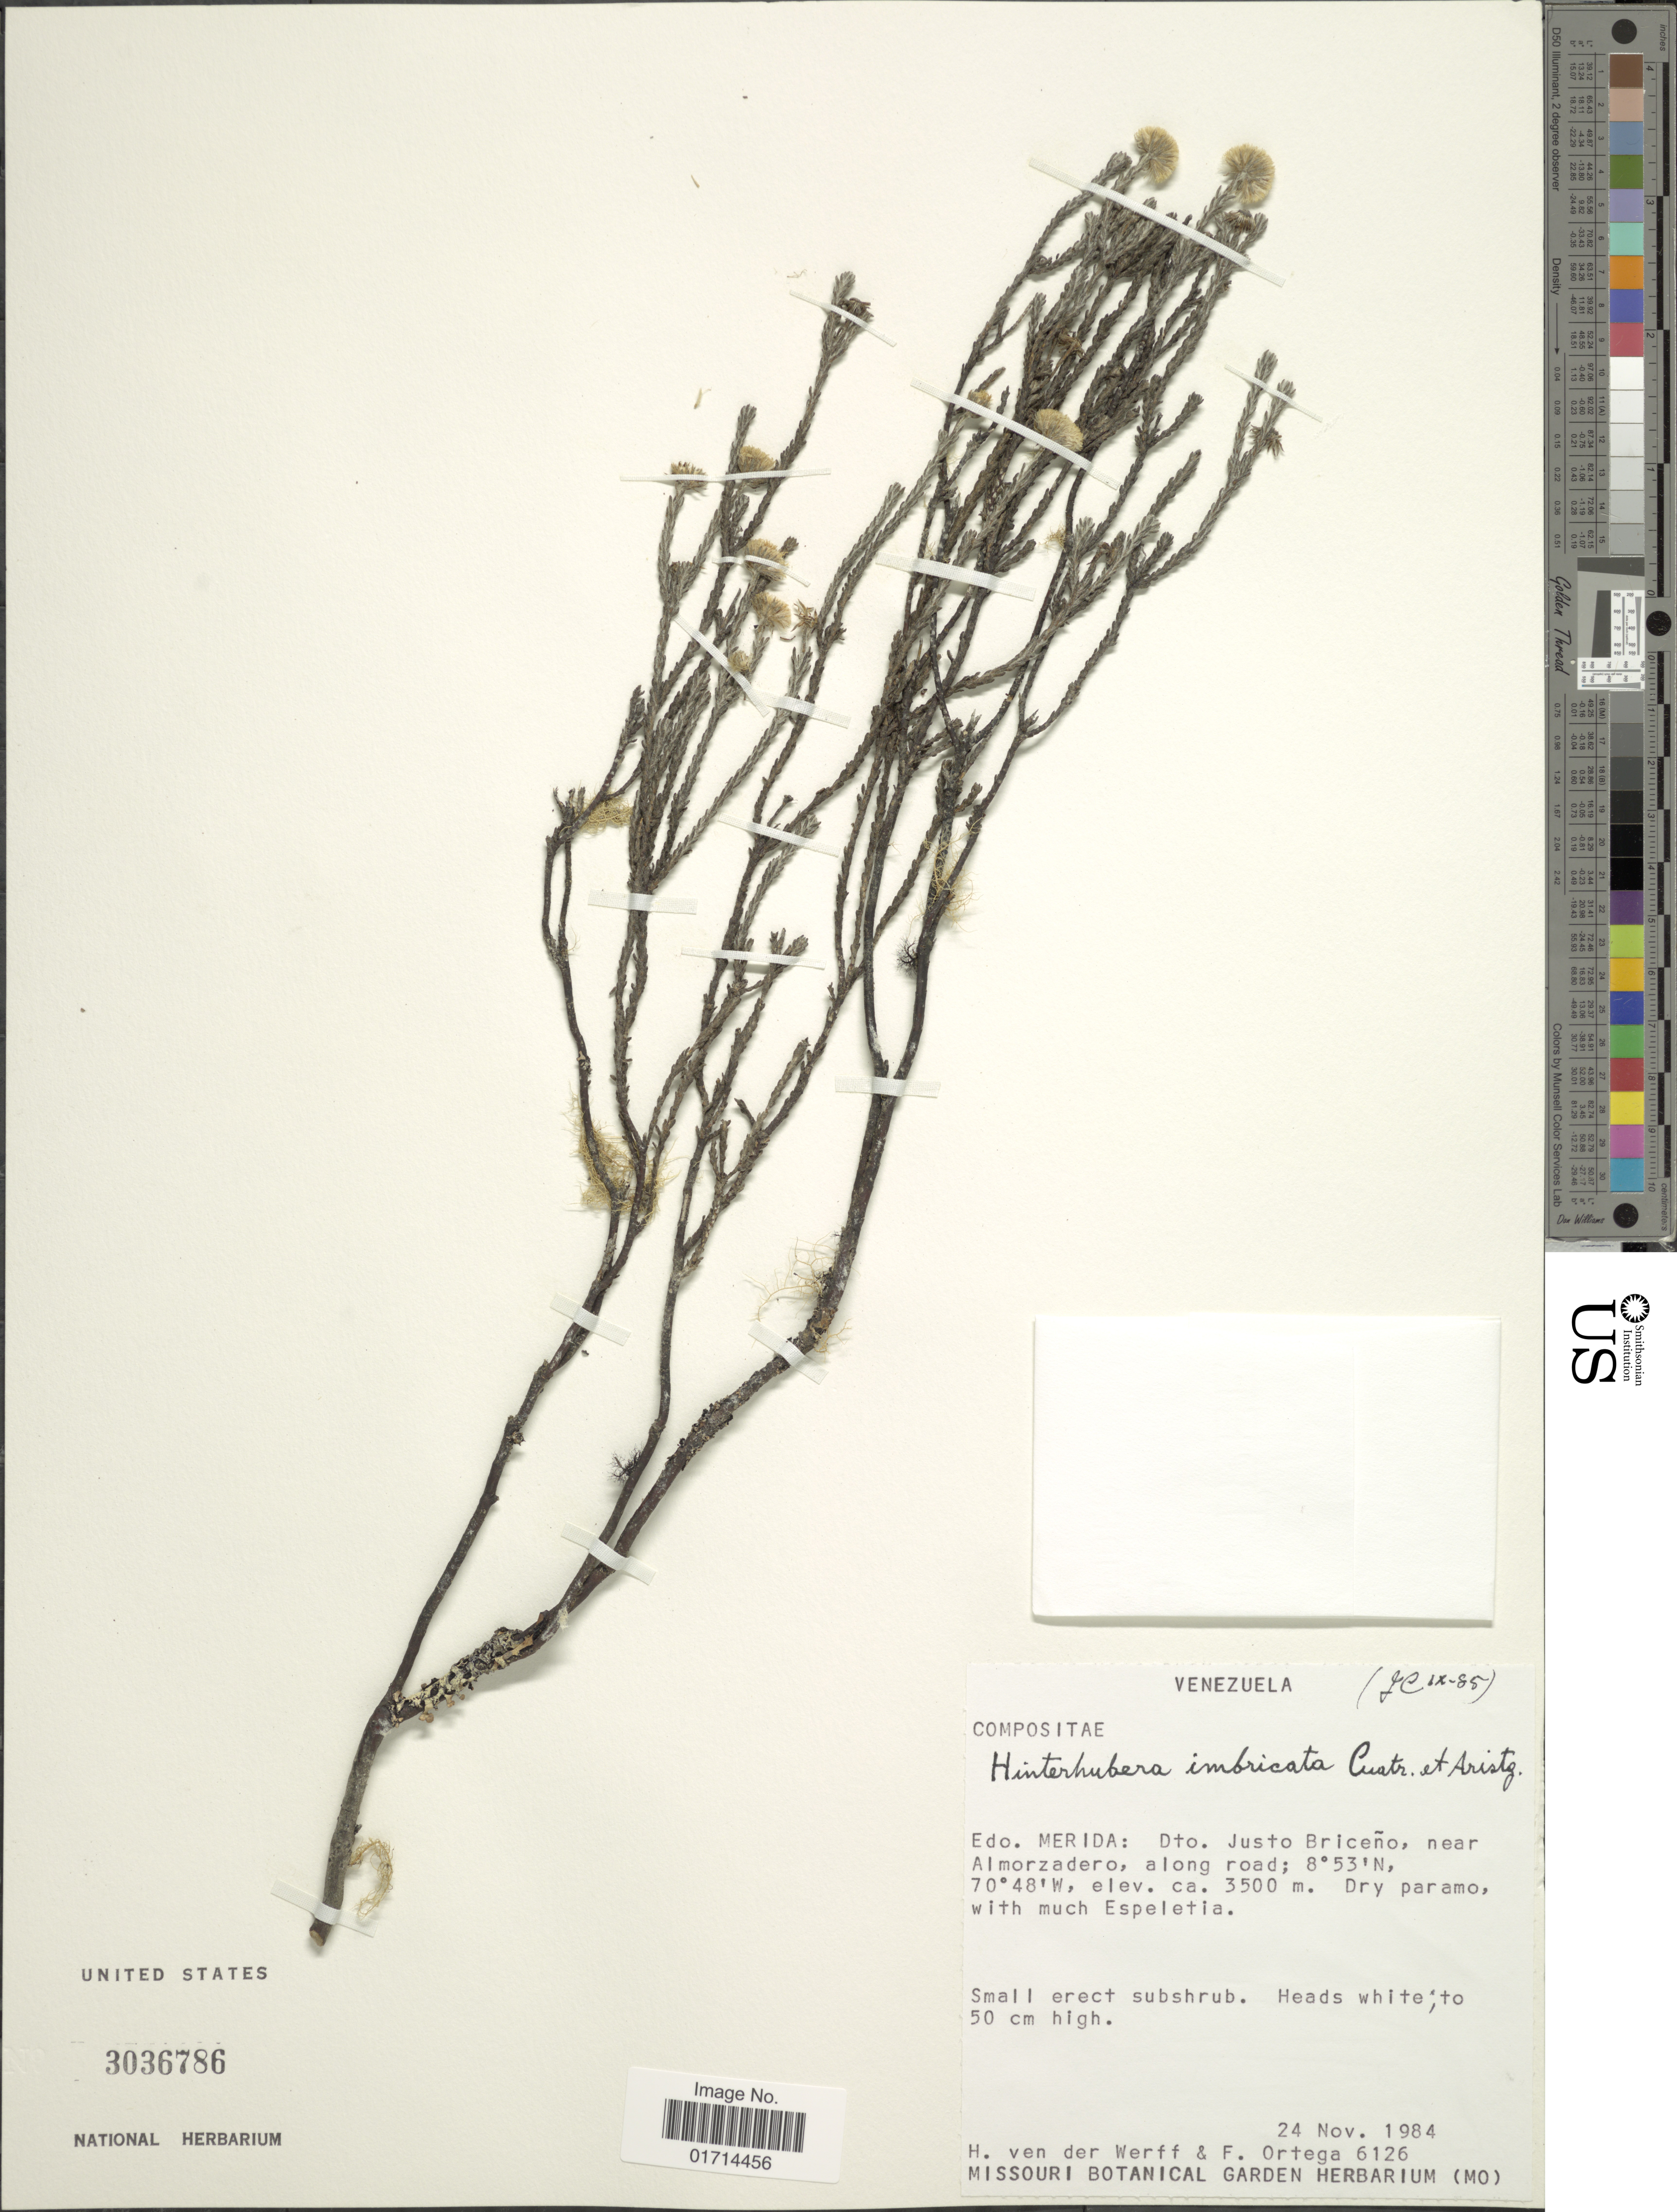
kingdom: Plantae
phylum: Tracheophyta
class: Magnoliopsida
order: Asterales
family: Asteraceae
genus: Hinterhubera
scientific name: Hinterhubera imbricata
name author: Cuatrec. & Aristeg.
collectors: H. van der Werff & F. J. Ortega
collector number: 6126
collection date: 1984-11-24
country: Venezuela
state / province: Mérida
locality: Dto. Justo Briceno, near Almorzadero, along road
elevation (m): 3500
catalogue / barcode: US 3036786